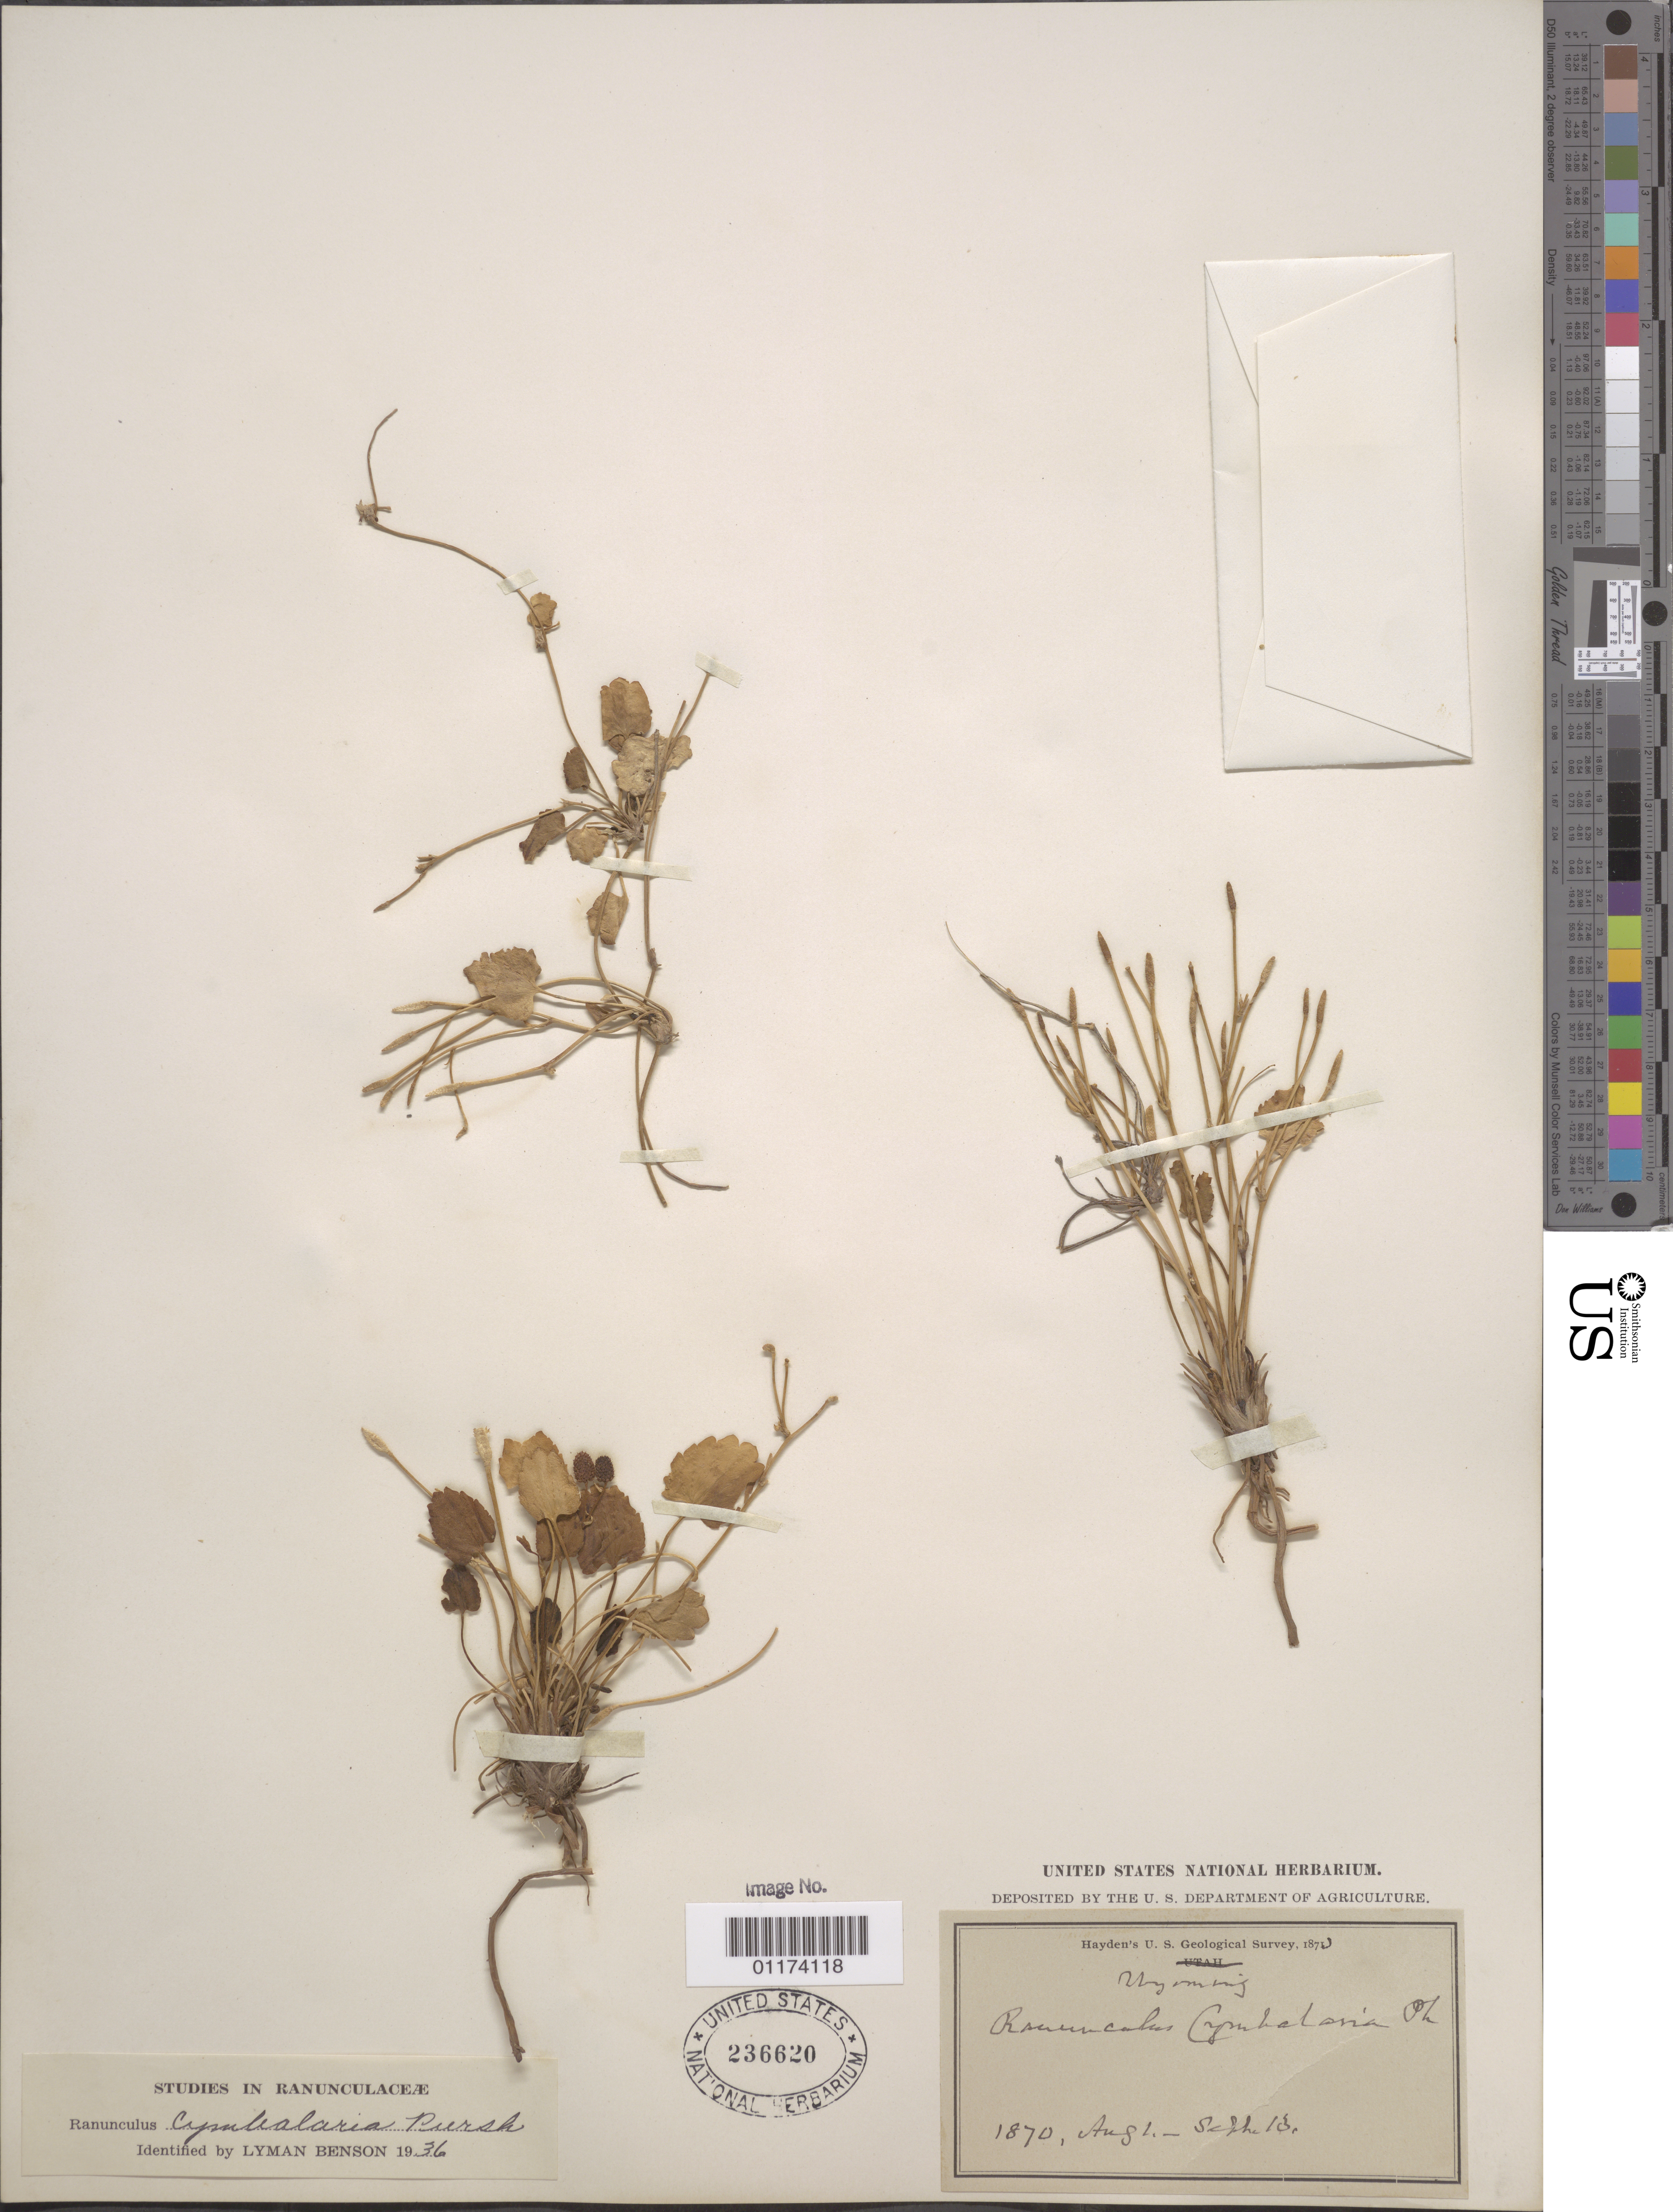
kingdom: Plantae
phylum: Tracheophyta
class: Magnoliopsida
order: Ranunculales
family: Ranunculaceae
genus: Halerpestes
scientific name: Halerpestes cymbalaria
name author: (Pursh) Greene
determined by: Strong, M. T., (US), Smithsonian Institution - National Museum of Natural History (UNITED STATES)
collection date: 1870-08-01/1870-09-13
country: United States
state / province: Wyoming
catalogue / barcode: US 236620